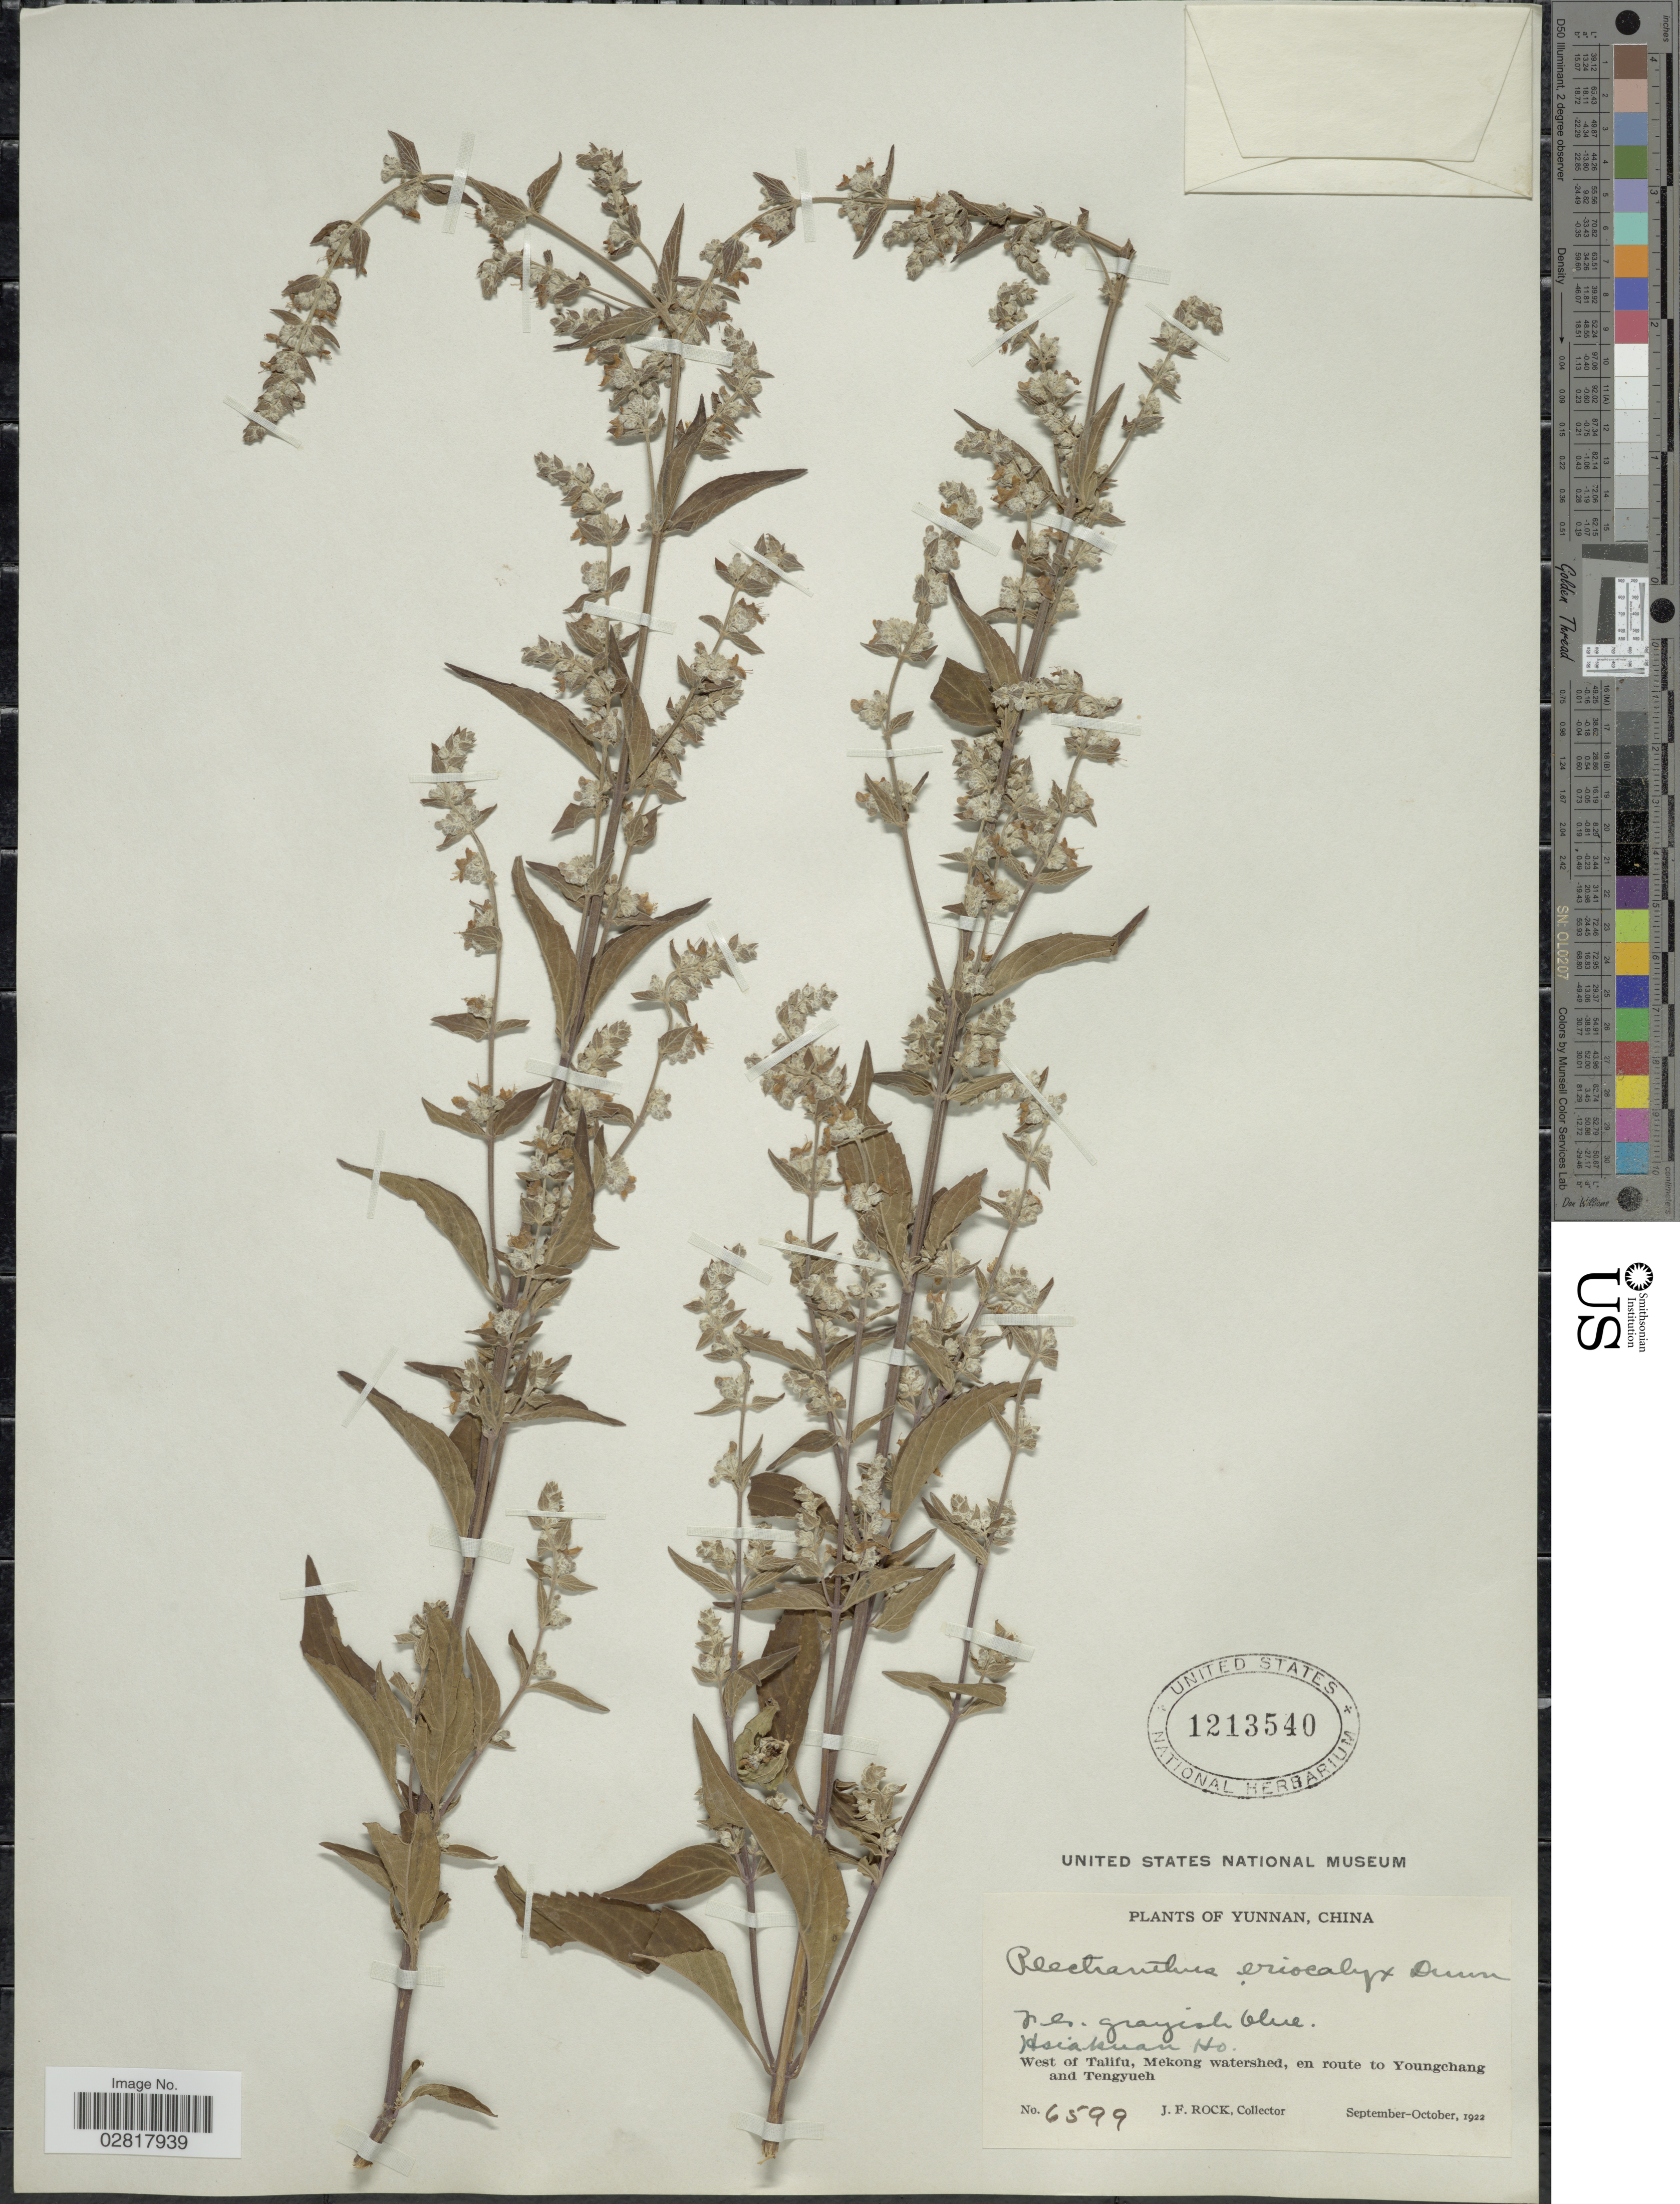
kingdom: Plantae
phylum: Tracheophyta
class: Magnoliopsida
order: Lamiales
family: Lamiaceae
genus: Plectranthus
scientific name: Plectranthus eriocalyx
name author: Dunn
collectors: J. Rock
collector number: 6599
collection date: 1922-09/1922-10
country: China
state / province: Yunnan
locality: West of Talifu, Mekong watershed, en route to Youngchang and Tengyueh.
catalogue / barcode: US 1213540